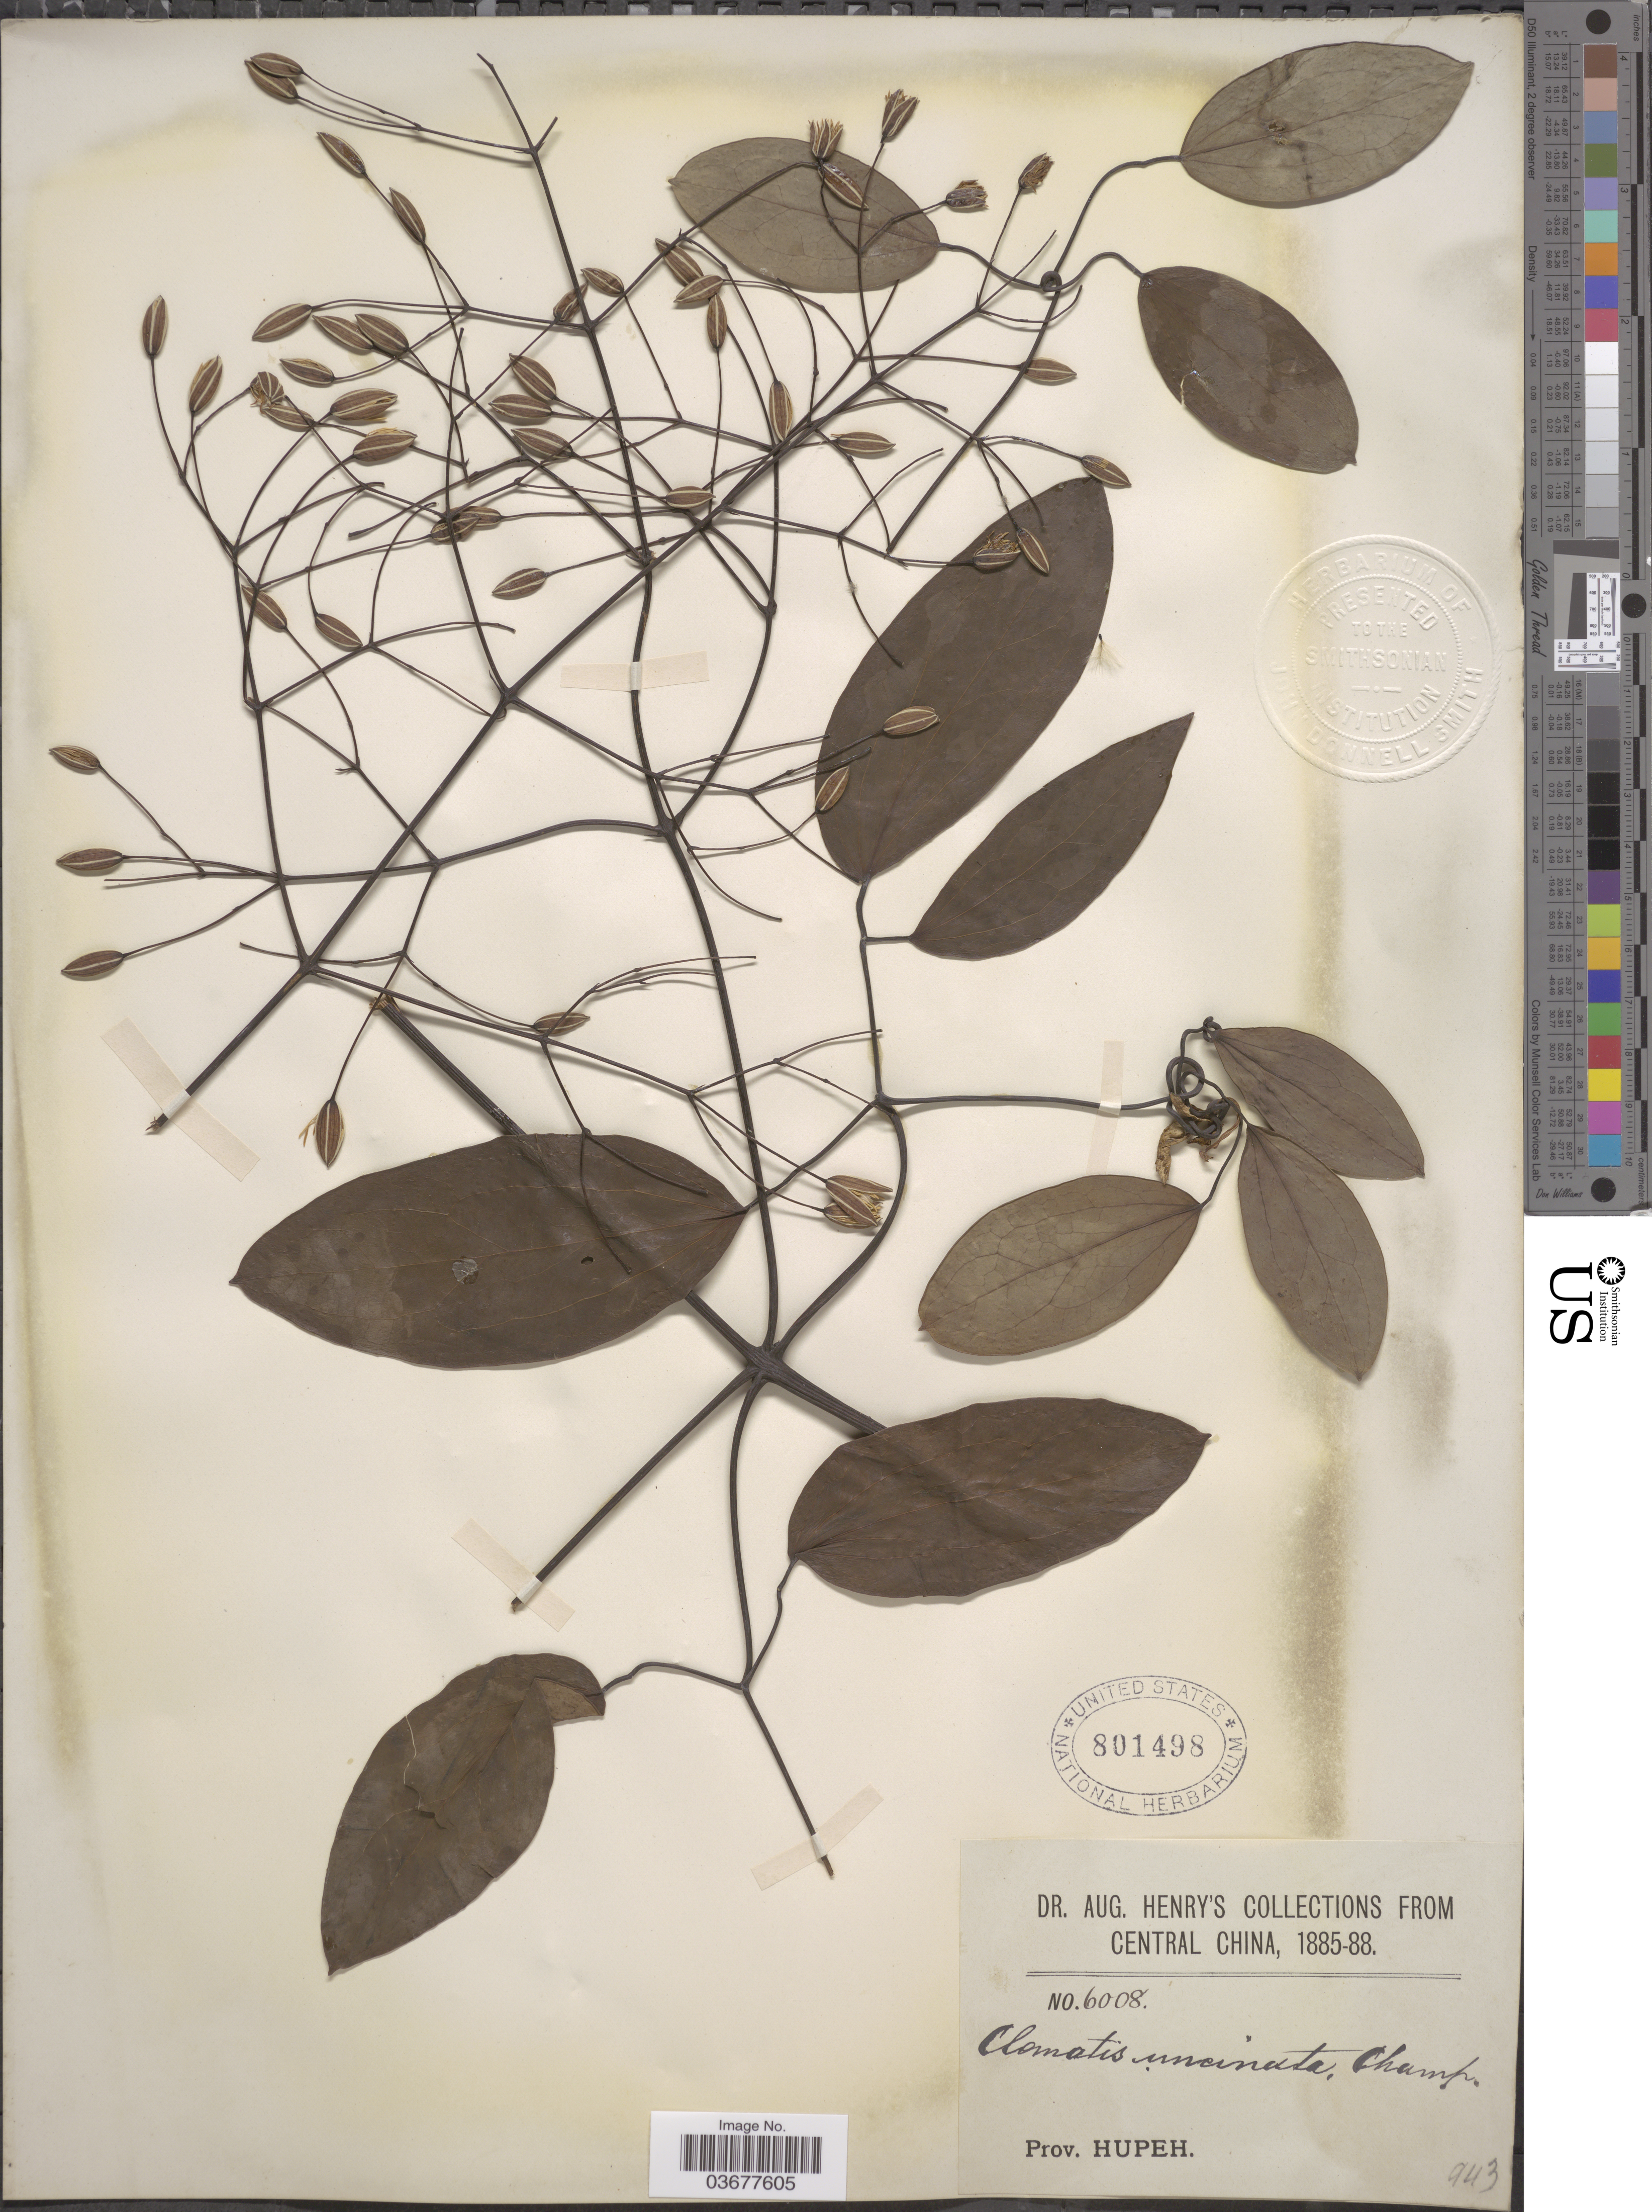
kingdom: Plantae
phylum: Tracheophyta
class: Magnoliopsida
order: Ranunculales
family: Ranunculaceae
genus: Clematis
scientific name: Clematis uncinata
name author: Champ. ex Benth.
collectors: A. Henry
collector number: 6008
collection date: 1885/1888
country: China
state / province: Hubei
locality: Central China. Prov. Hupeh.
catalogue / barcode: US 801498